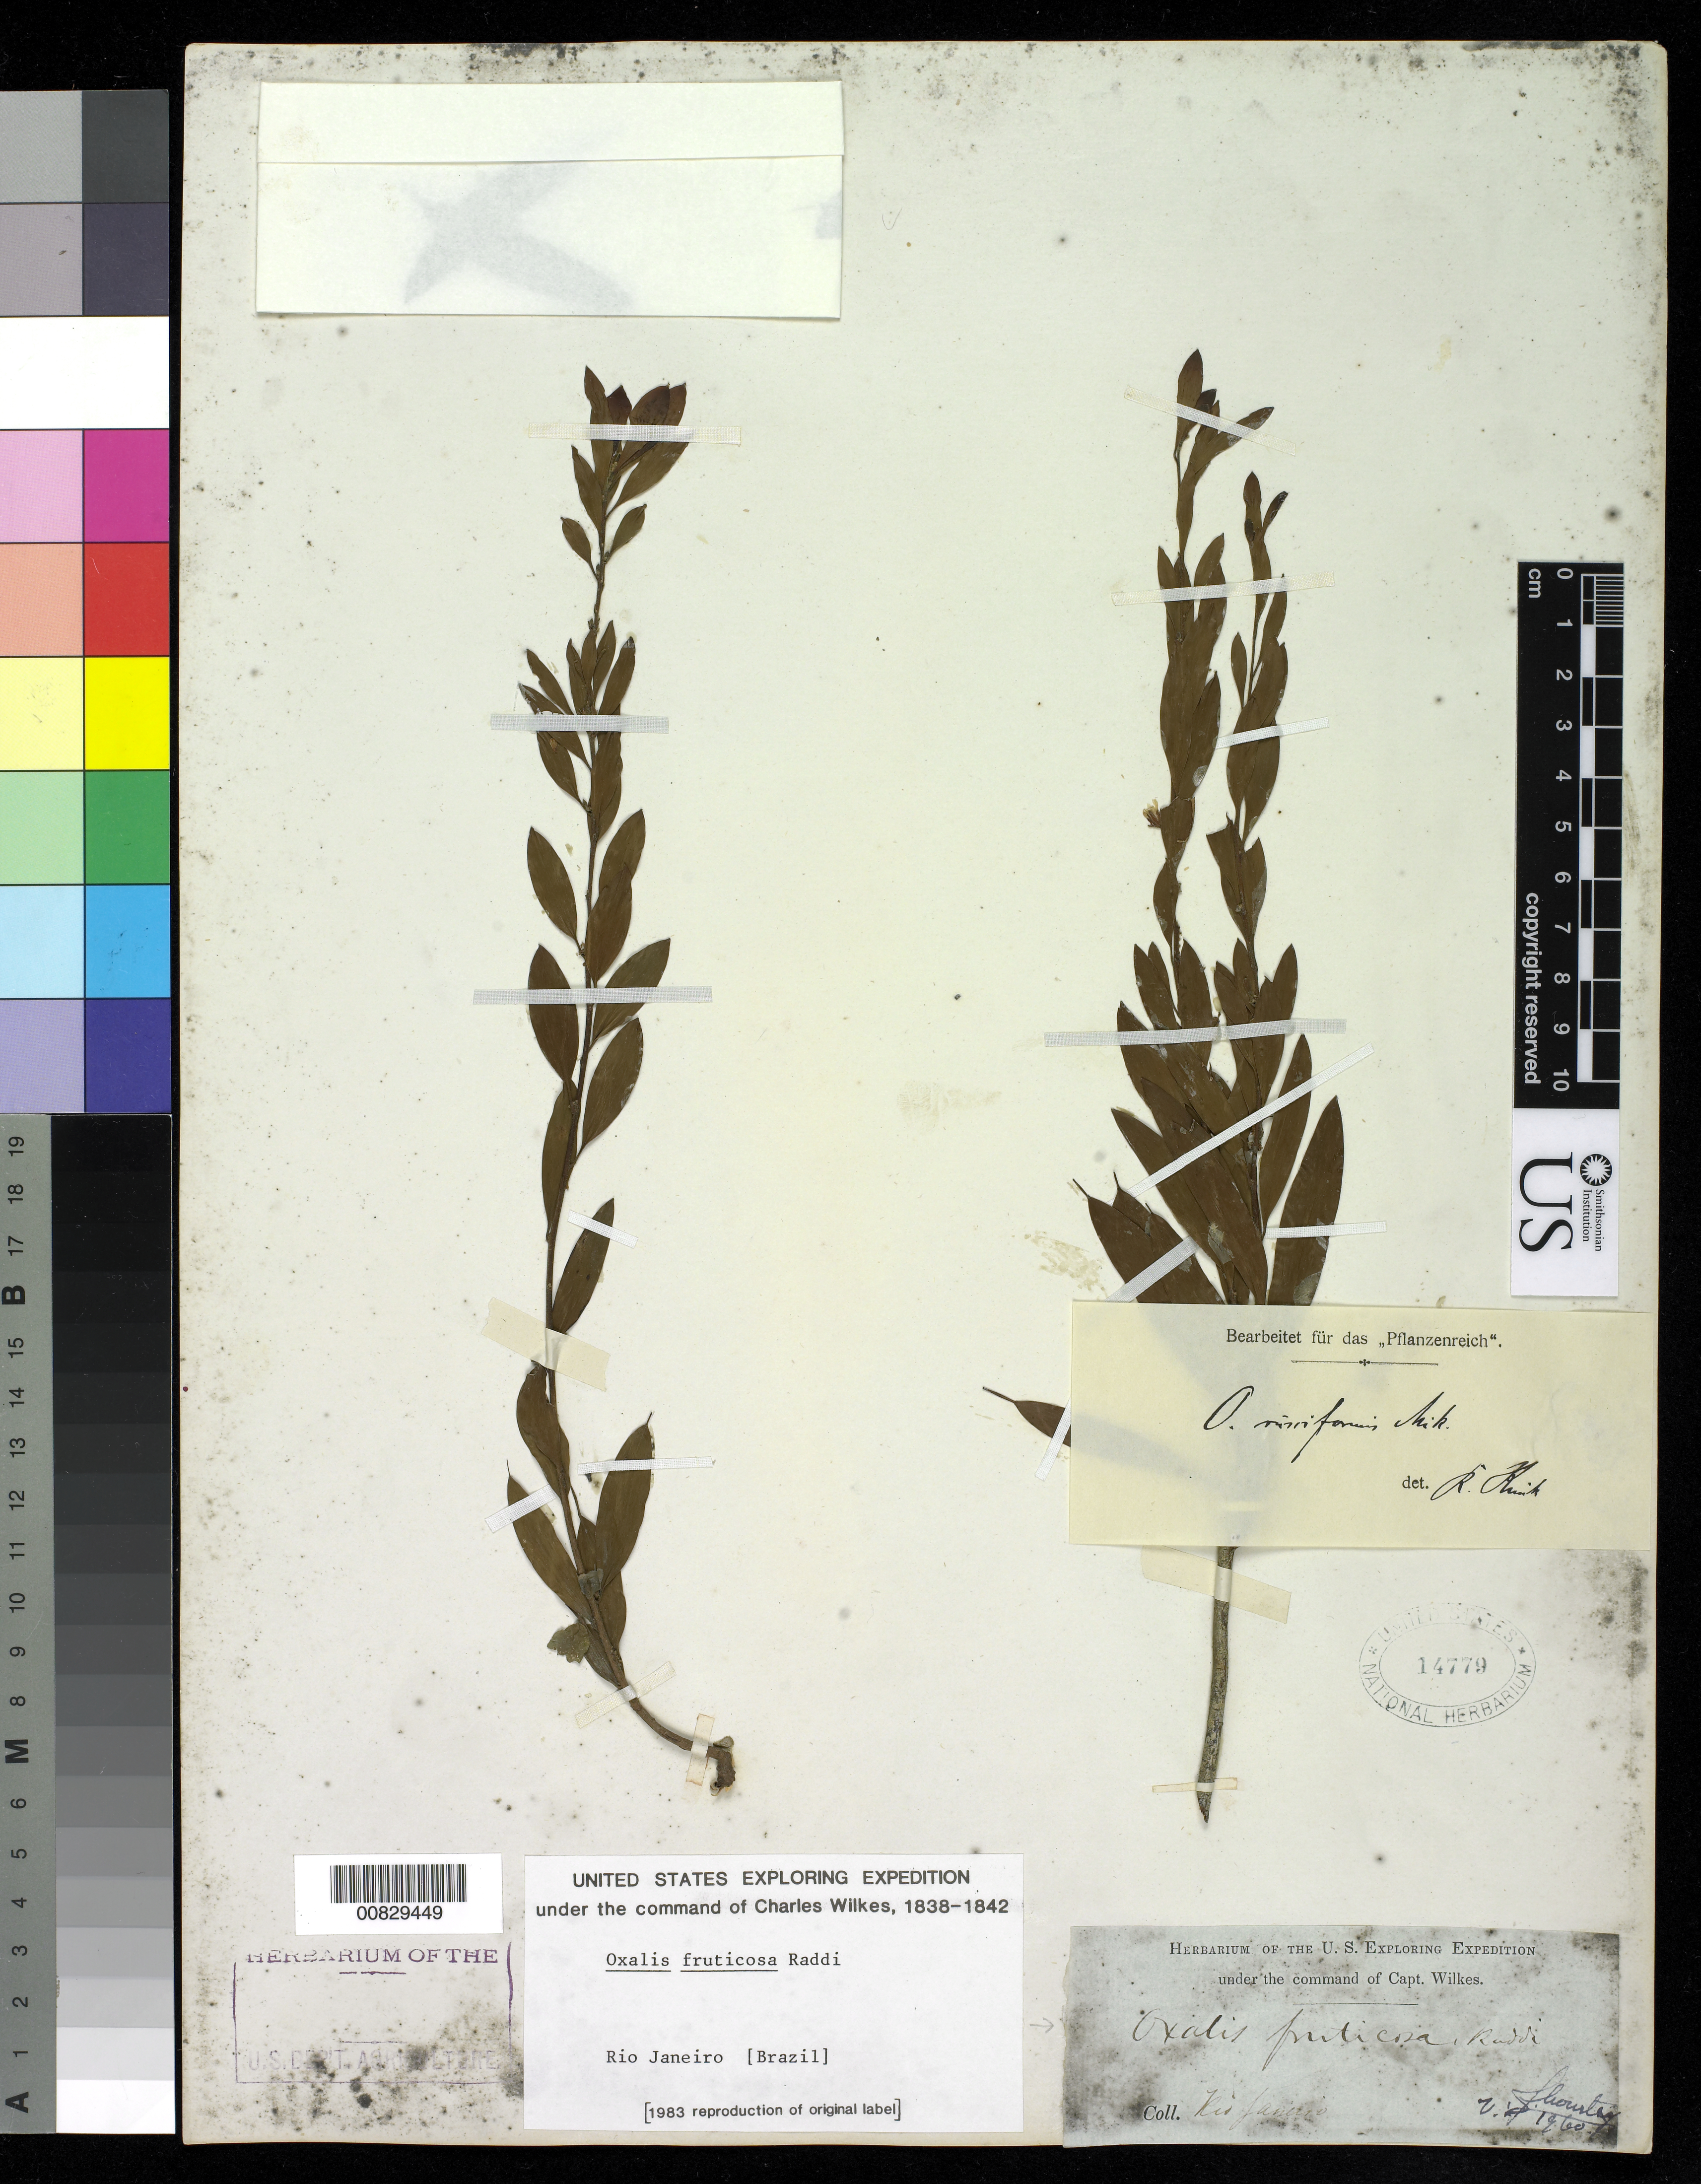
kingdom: Plantae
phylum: Tracheophyta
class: Magnoliopsida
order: Oxalidales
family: Oxalidaceae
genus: Oxalis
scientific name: Oxalis fruticosa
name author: R. Knuth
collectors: Wilkes Explor. Exped.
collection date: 1838/1842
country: Brazil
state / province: Rio de Janeiro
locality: Rio Janeiro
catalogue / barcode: US 14779